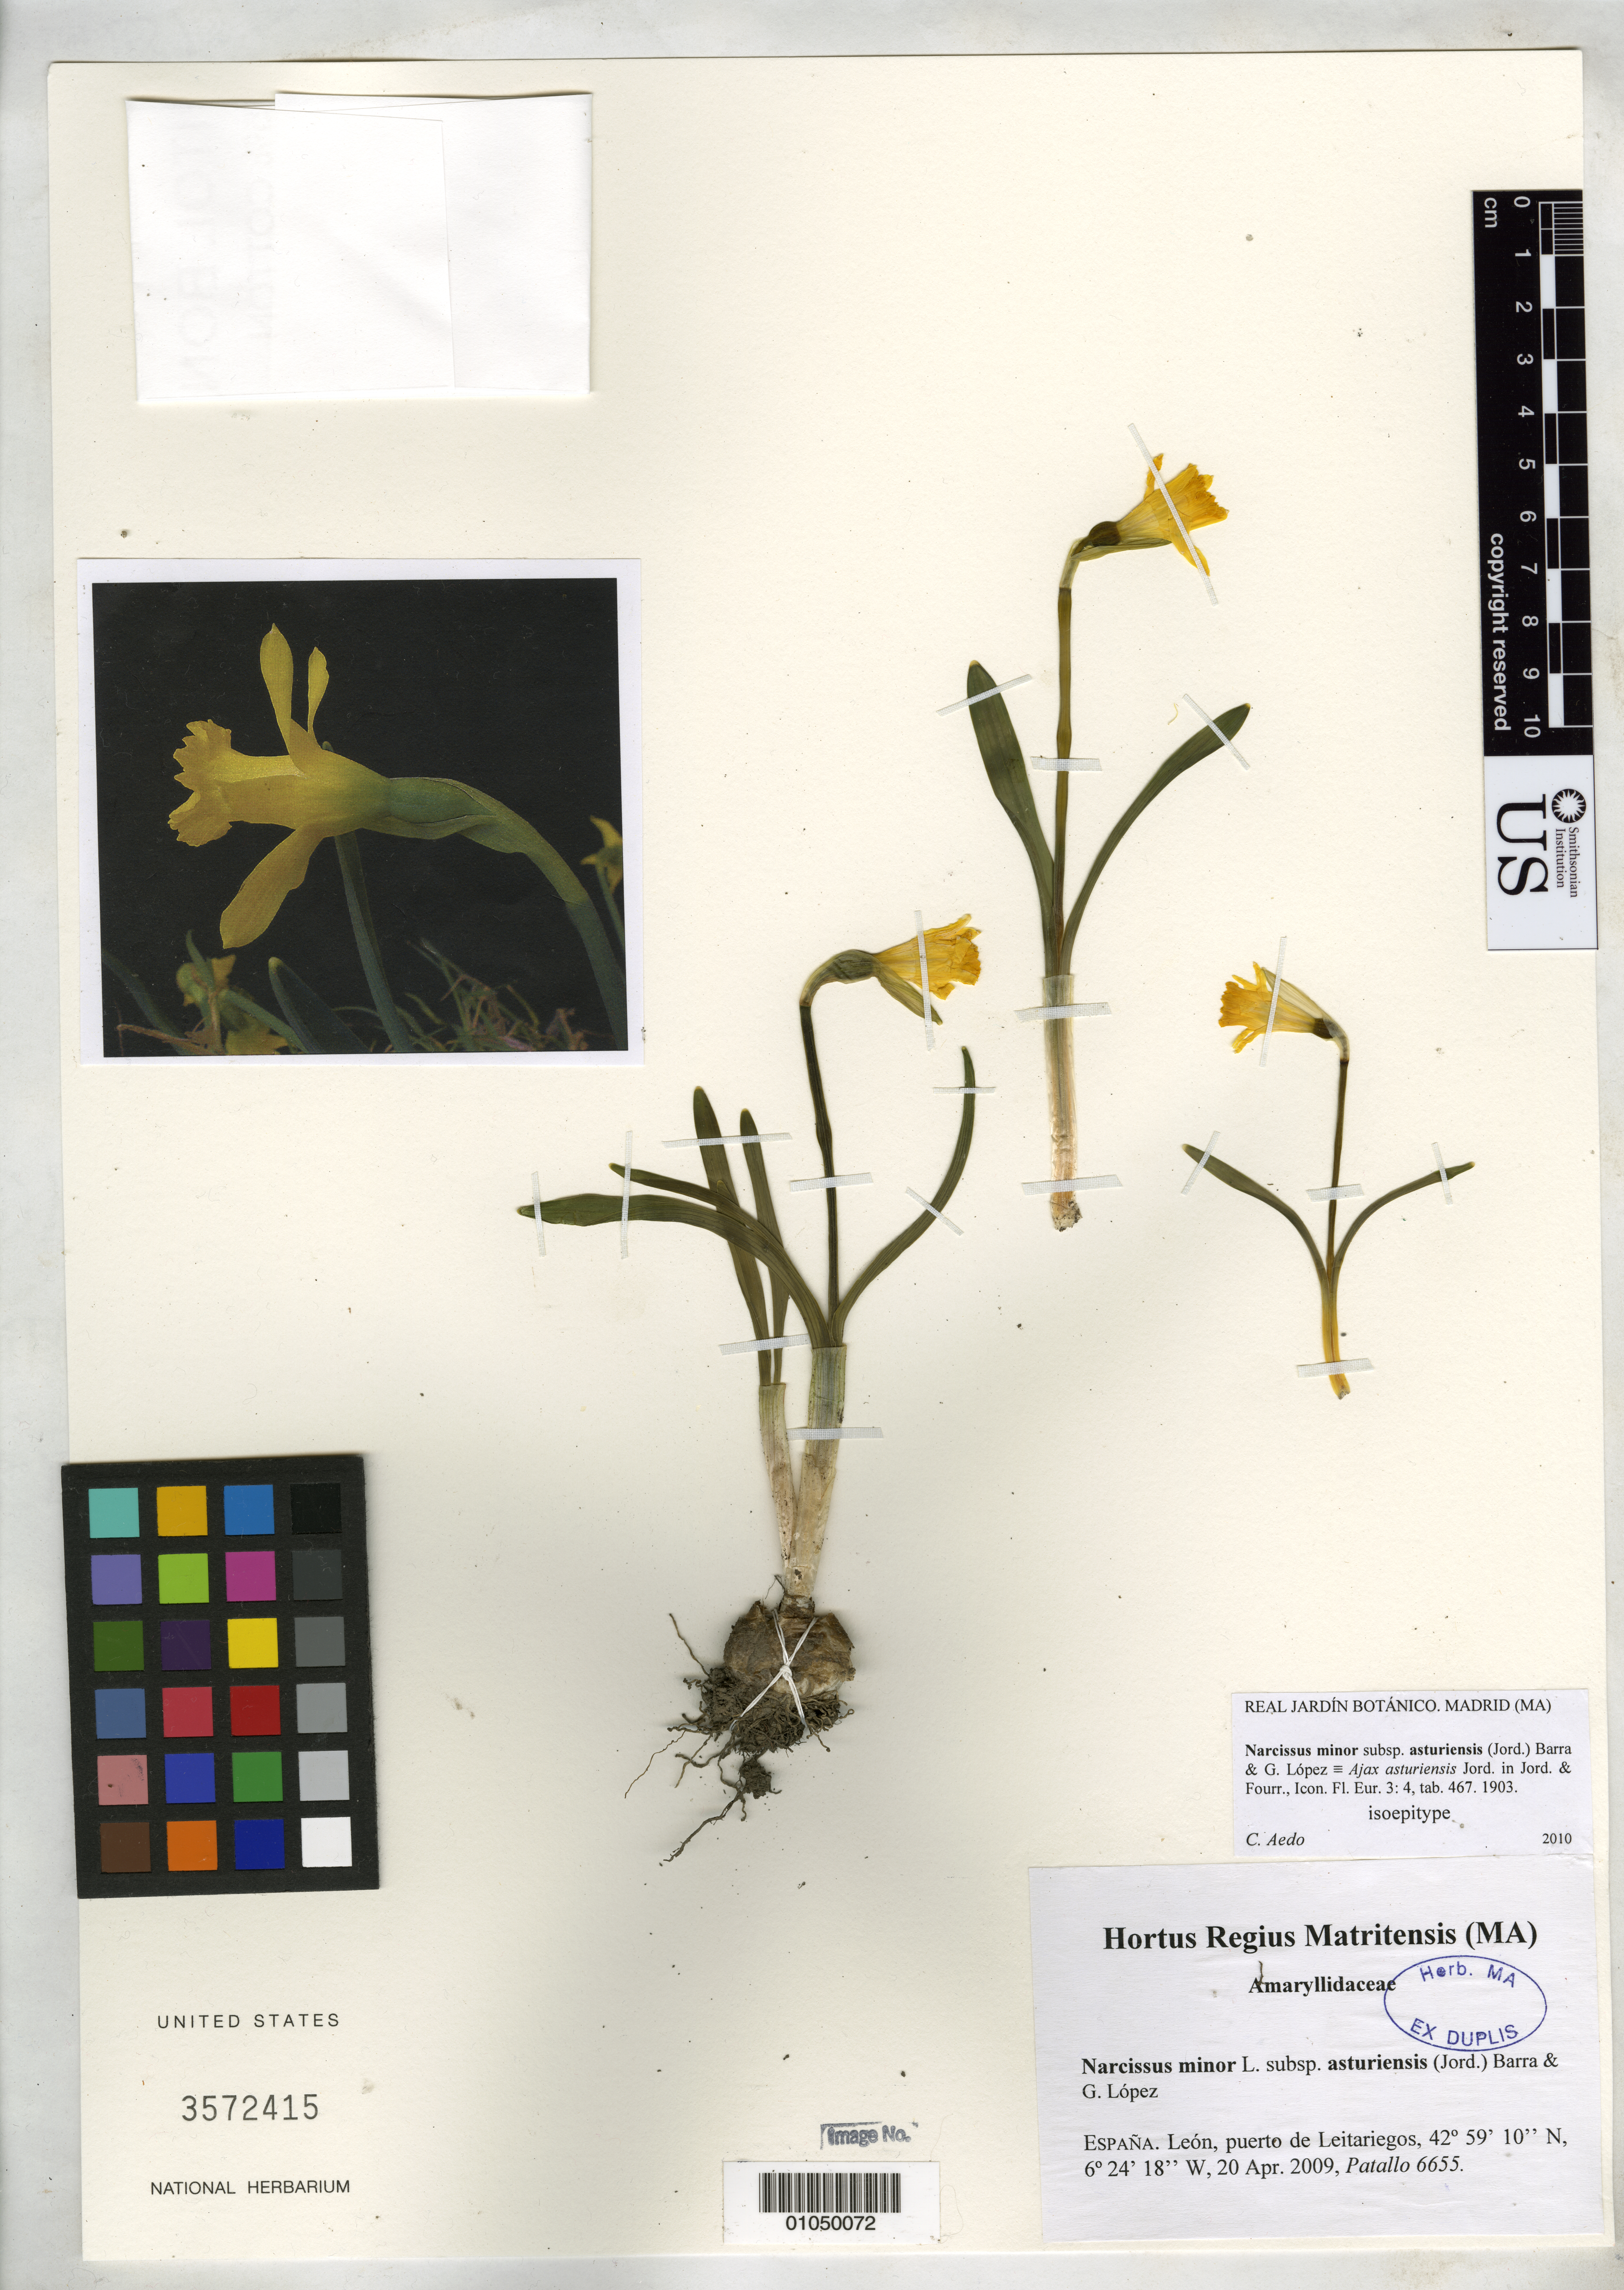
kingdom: Plantae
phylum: Tracheophyta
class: Liliopsida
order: Asparagales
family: Amaryllidaceae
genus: Ajax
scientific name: Ajax asturiensis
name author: Jord. in Jord. & Fourreau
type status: Isoepitype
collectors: -. Patallo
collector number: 6655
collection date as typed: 20 Apr 2009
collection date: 2009-04-20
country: Spain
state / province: Castilla y León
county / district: Leon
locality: España. León, puerto de Leitariegos.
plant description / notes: Epitypified by C. Aedo, Acta Botanica Malacitana 35: 114 (2010).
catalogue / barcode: US 3572415